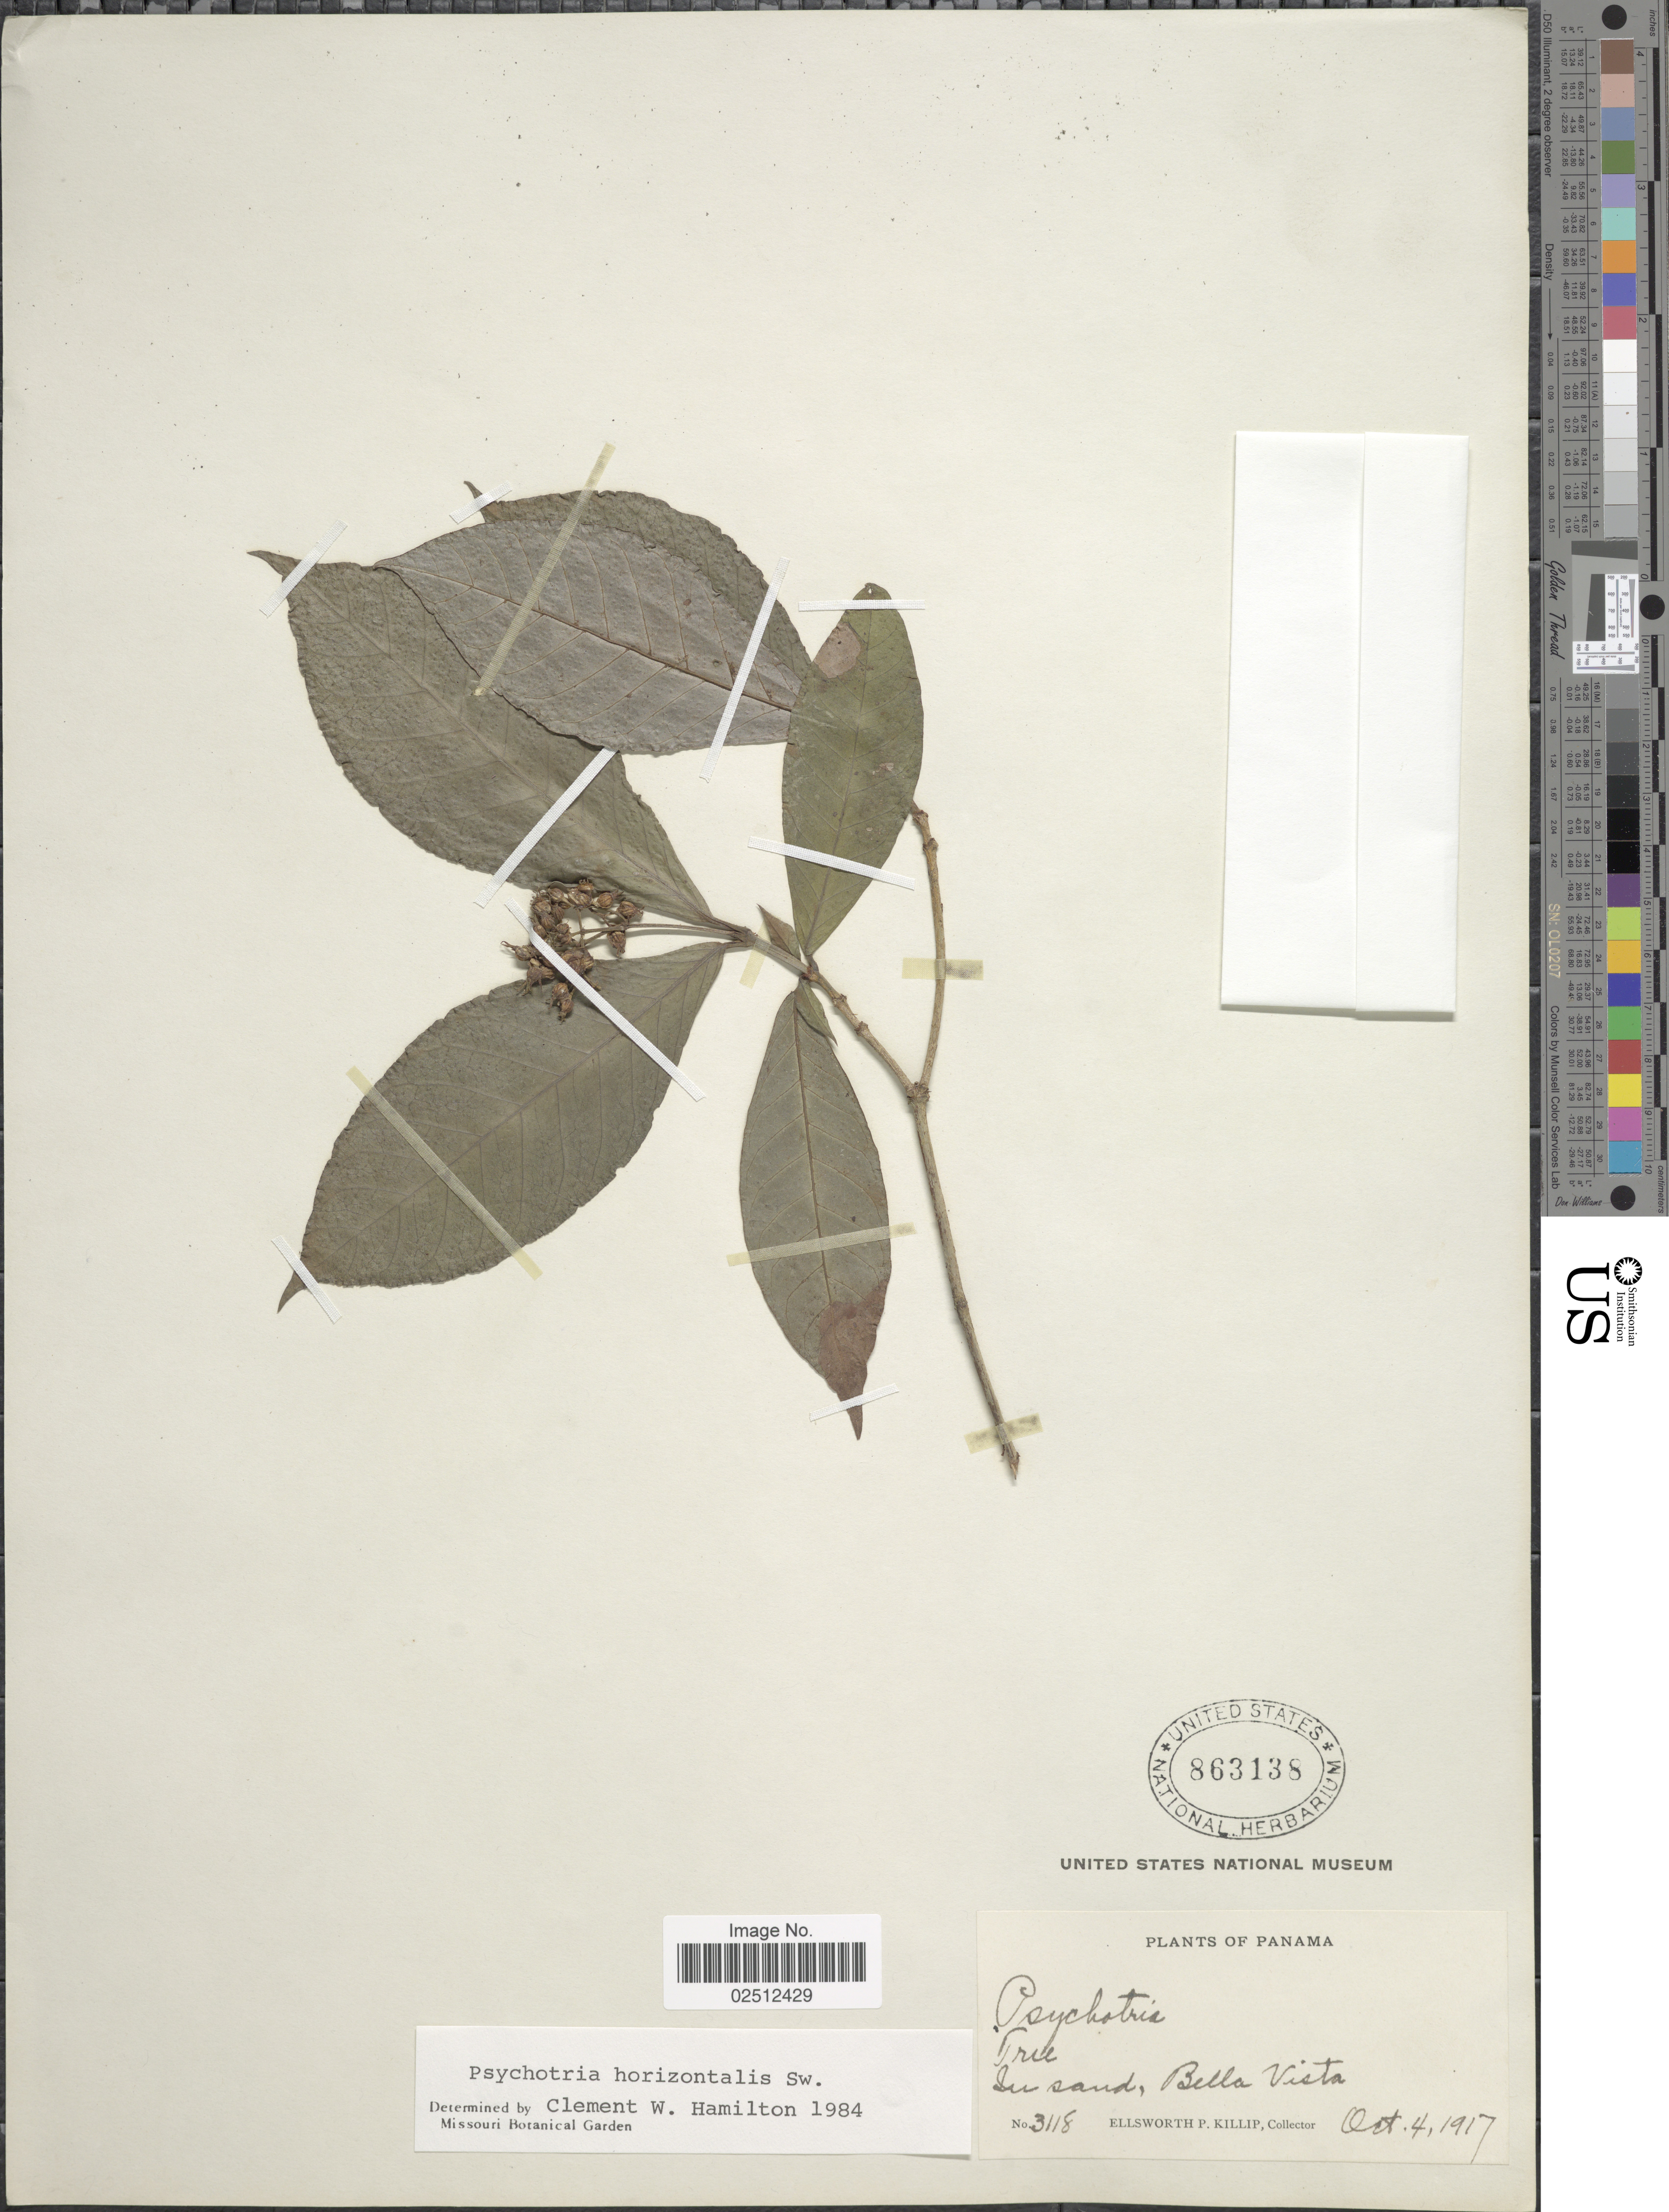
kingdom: Plantae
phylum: Tracheophyta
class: Magnoliopsida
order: Gentianales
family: Rubiaceae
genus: Psychotria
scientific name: Psychotria horizontalis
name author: Sw.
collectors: E. P. Killip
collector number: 3118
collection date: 1917-10-04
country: Panama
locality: In sand, Belle Vista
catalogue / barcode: US 863138